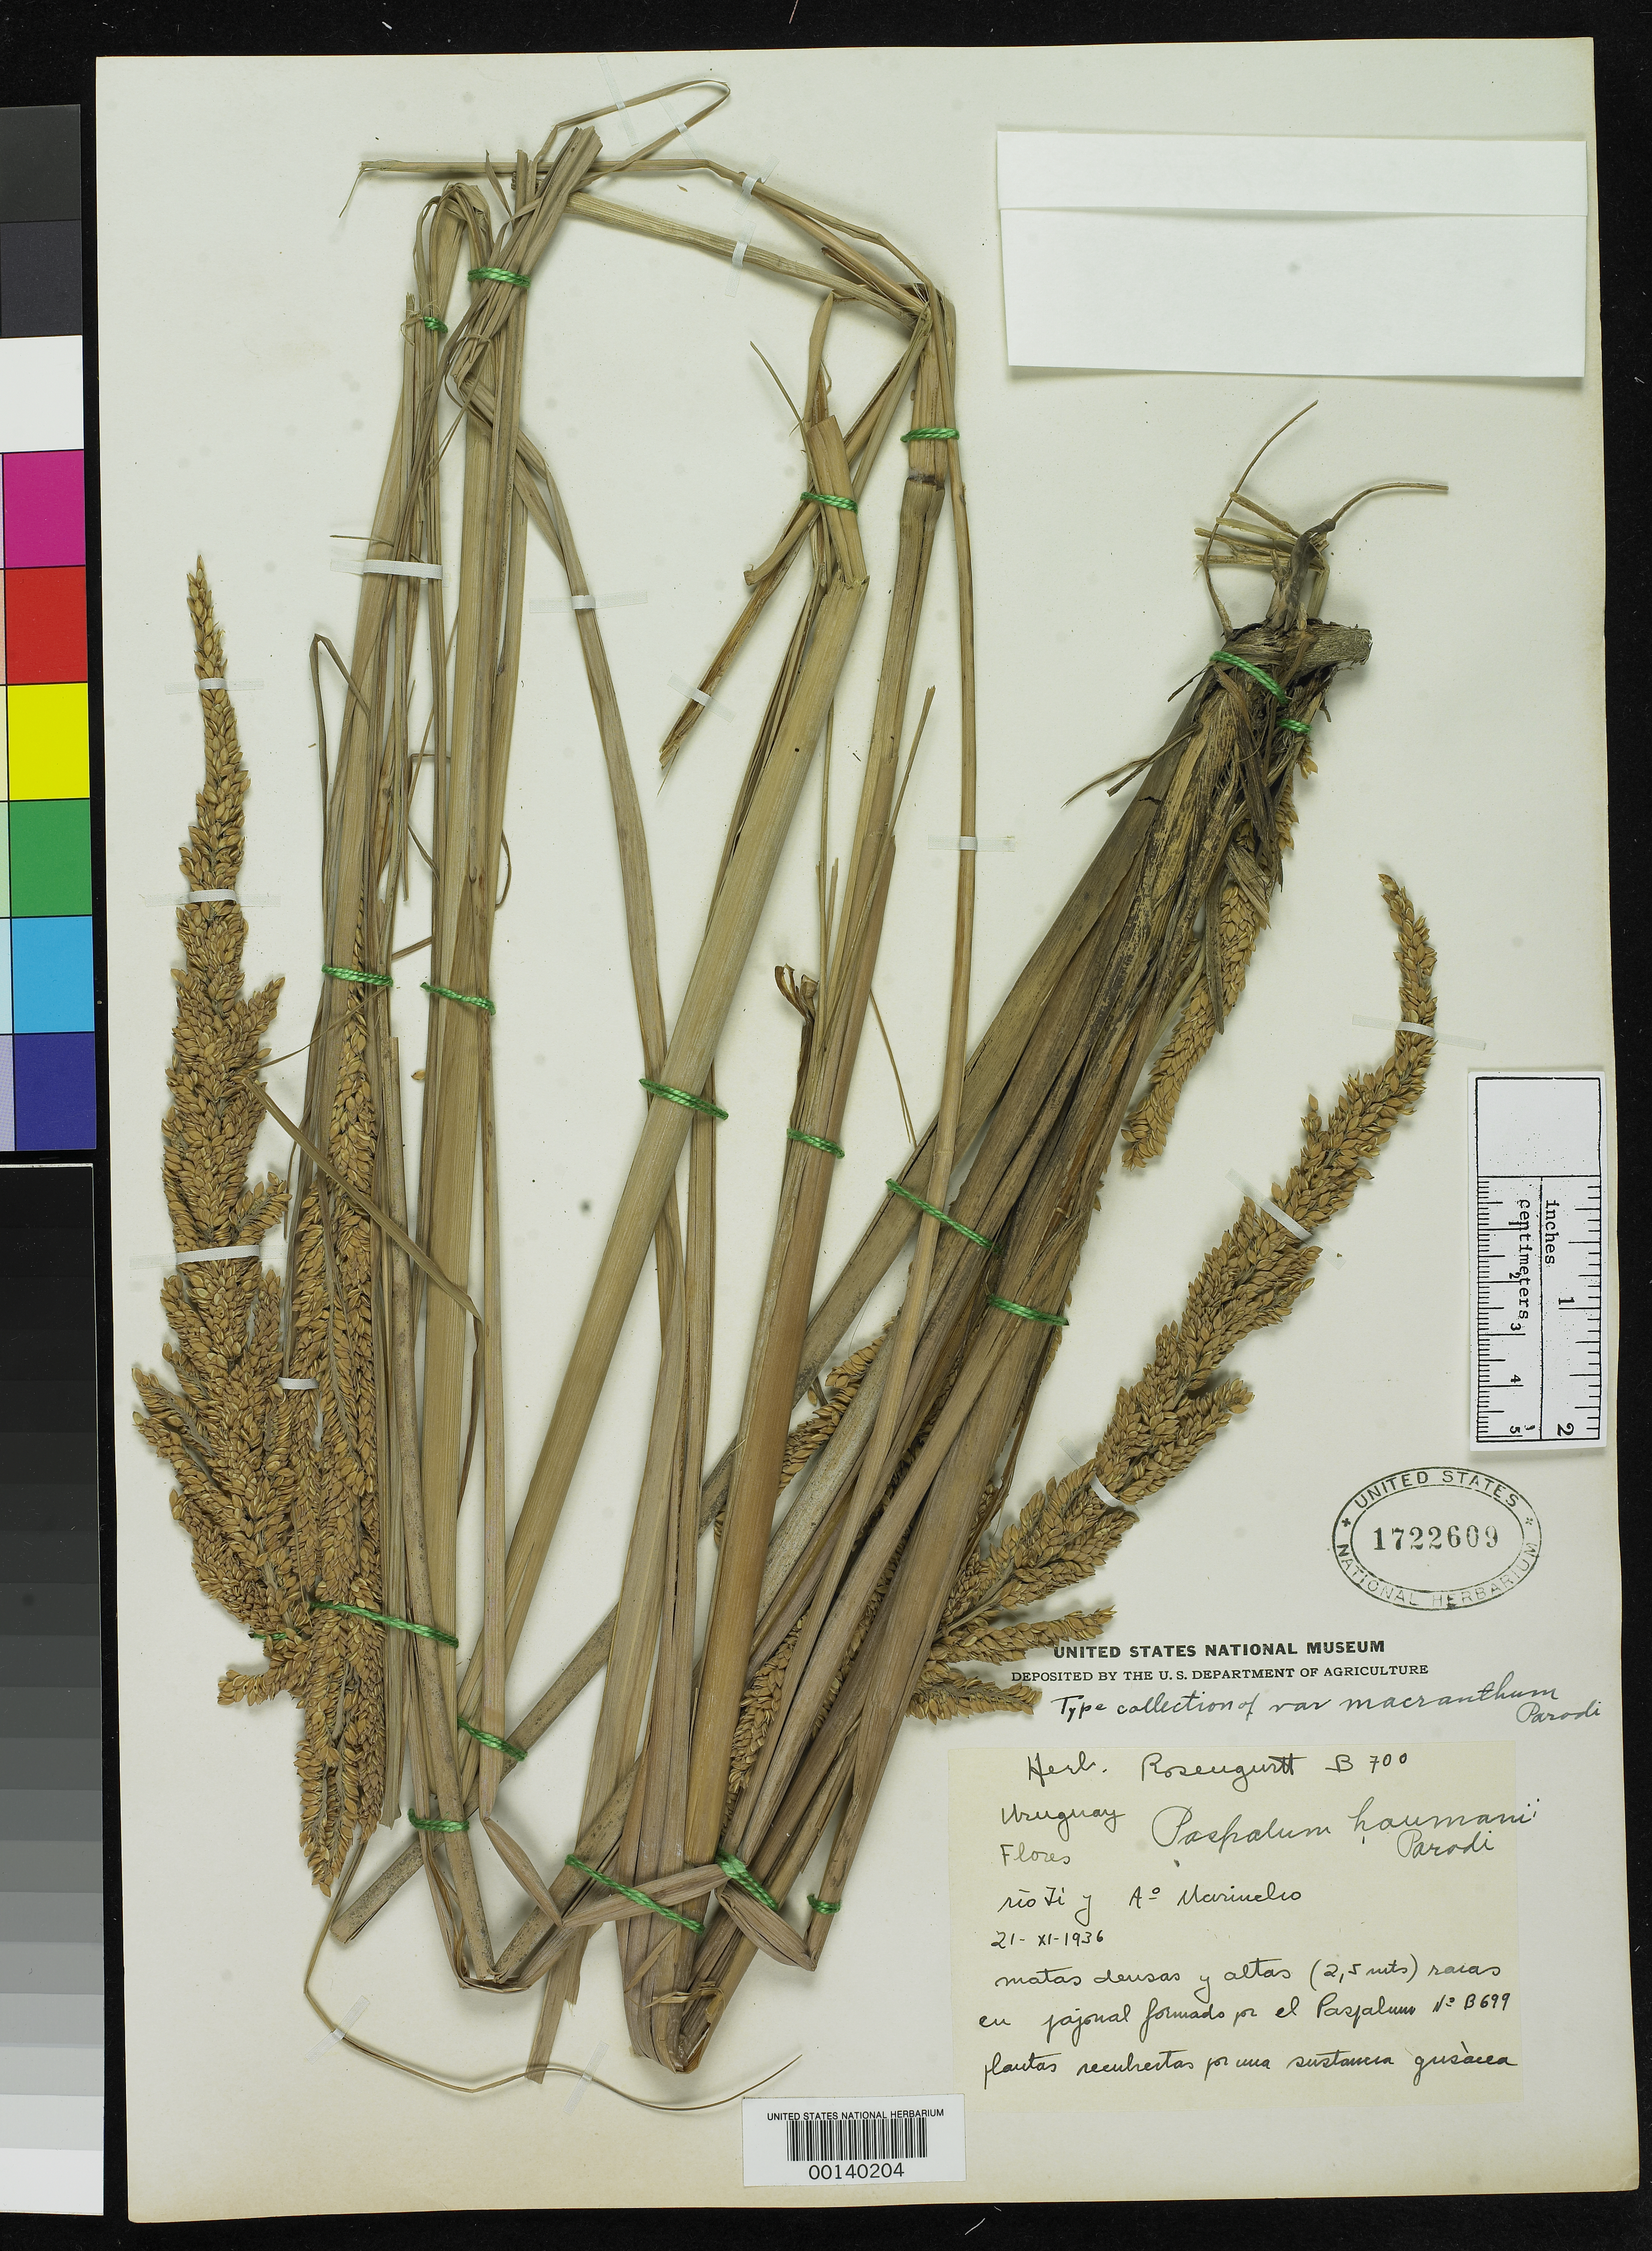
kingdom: Plantae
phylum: Tracheophyta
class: Liliopsida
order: Poales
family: Poaceae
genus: Paspalum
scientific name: Paspalum haumanii var. macranthum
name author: Parodi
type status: Isotype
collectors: B. Rosengurtt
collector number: B 700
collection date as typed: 21 Nov 1936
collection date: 1936-11-21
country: Uruguay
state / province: Flores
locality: Rio Yi, around Morincho.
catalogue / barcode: US 1722609